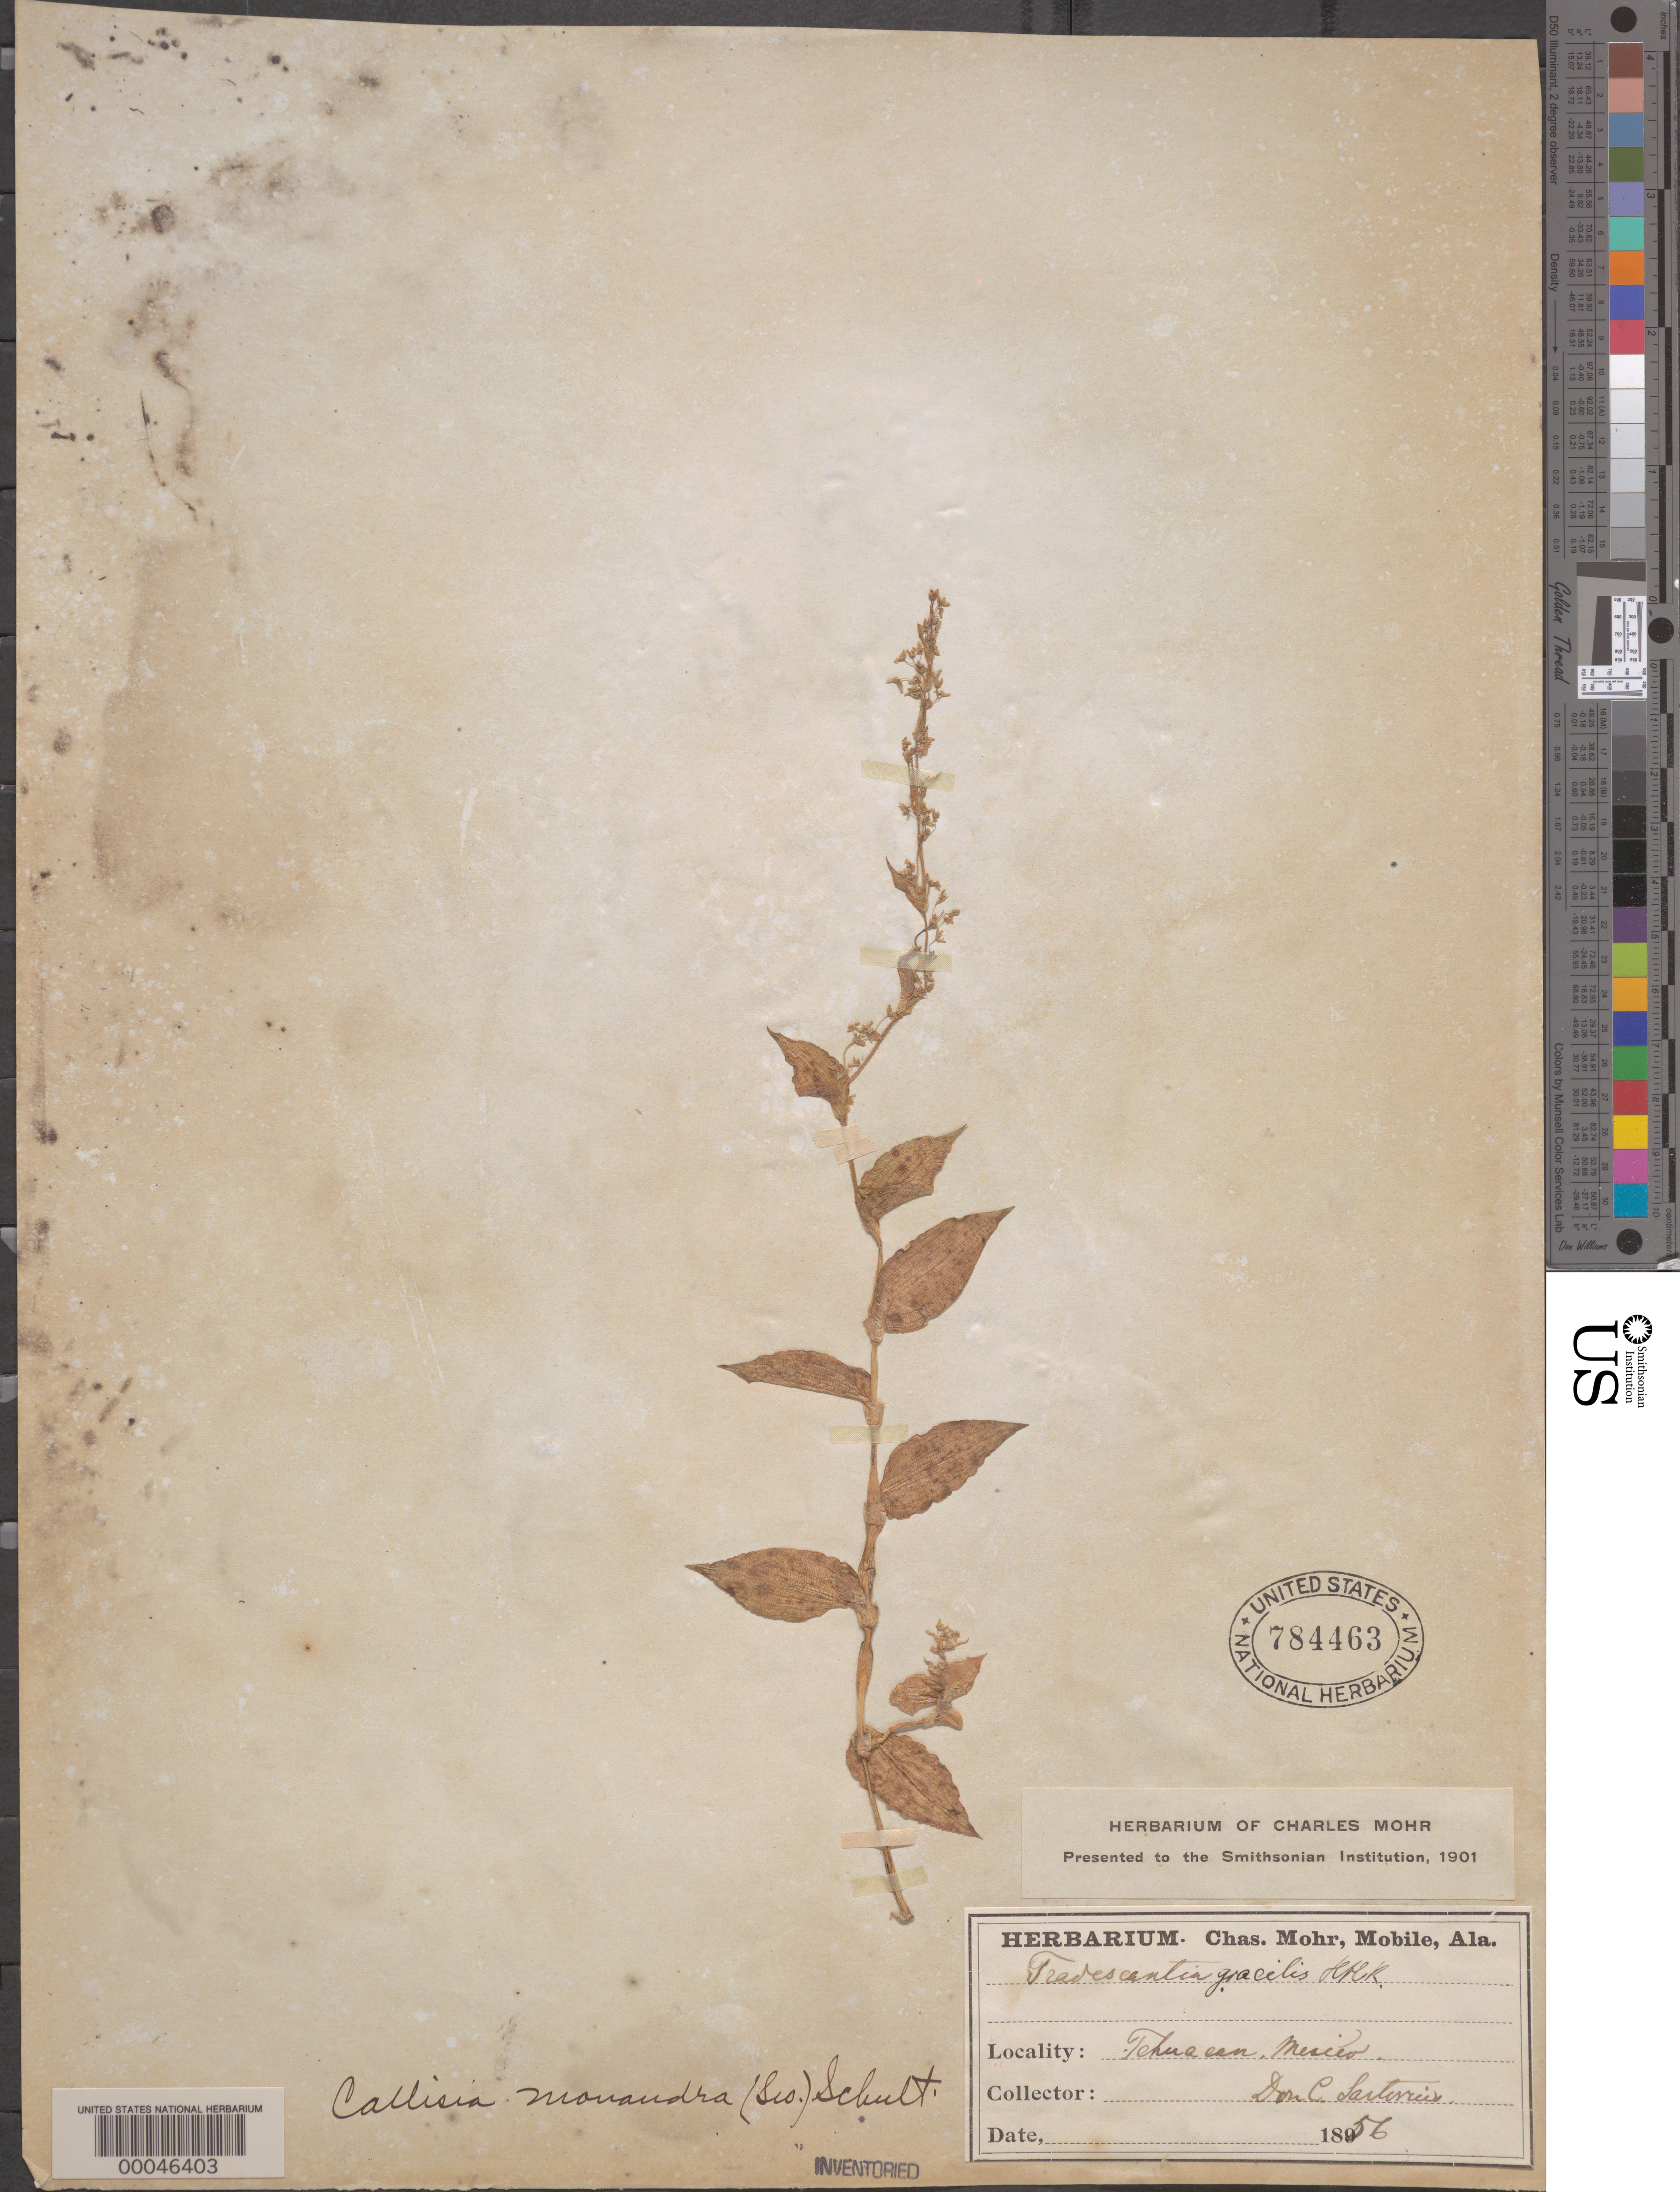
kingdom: Plantae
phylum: Tracheophyta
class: Liliopsida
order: Commelinales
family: Commelinaceae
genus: Callisia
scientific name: Callisia monandra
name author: (Sw.) Schult. & Schult. f.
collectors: D. Sartorius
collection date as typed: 1856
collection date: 1856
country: Mexico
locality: Tehuacan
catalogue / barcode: US 784463